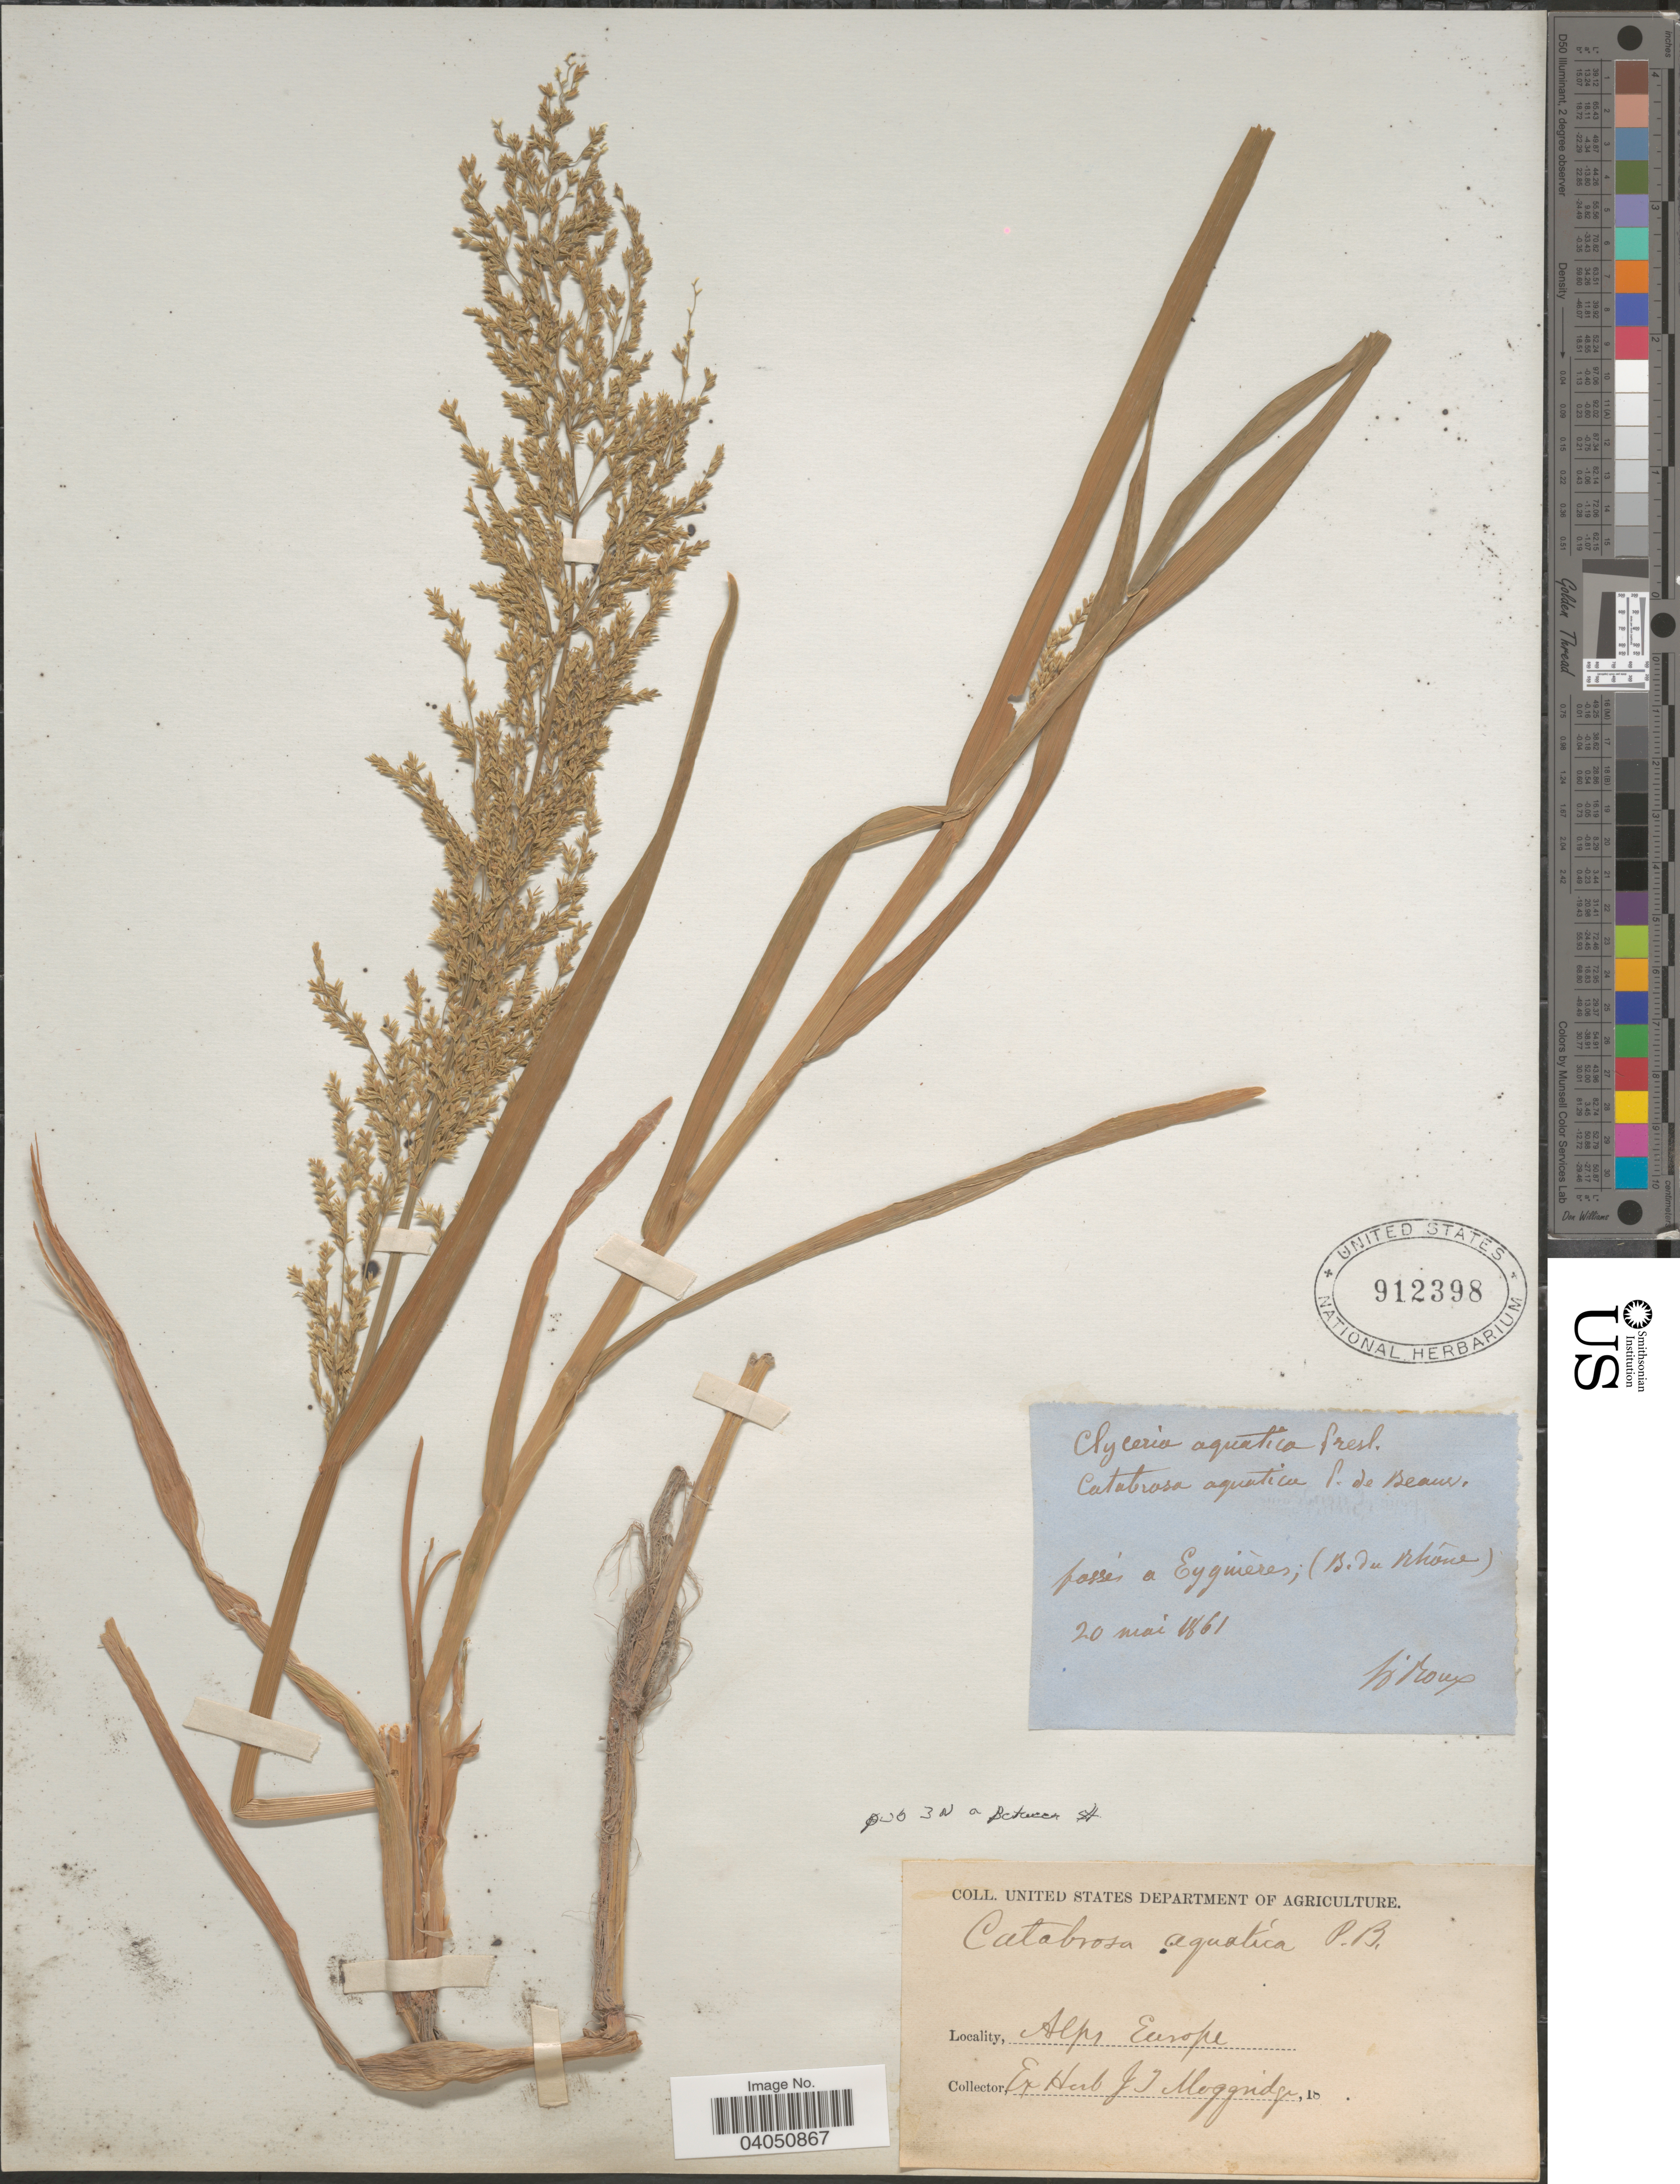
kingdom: Plantae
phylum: Tracheophyta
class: Liliopsida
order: Poales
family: Poaceae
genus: Catabrosa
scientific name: Catabrosa aquatica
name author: (L.) P. Beauv.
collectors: -. le Roux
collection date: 1861-05-20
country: France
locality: Fossés a Eyguières; (B. du Rhône). Alps Europe.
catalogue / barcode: US 912398